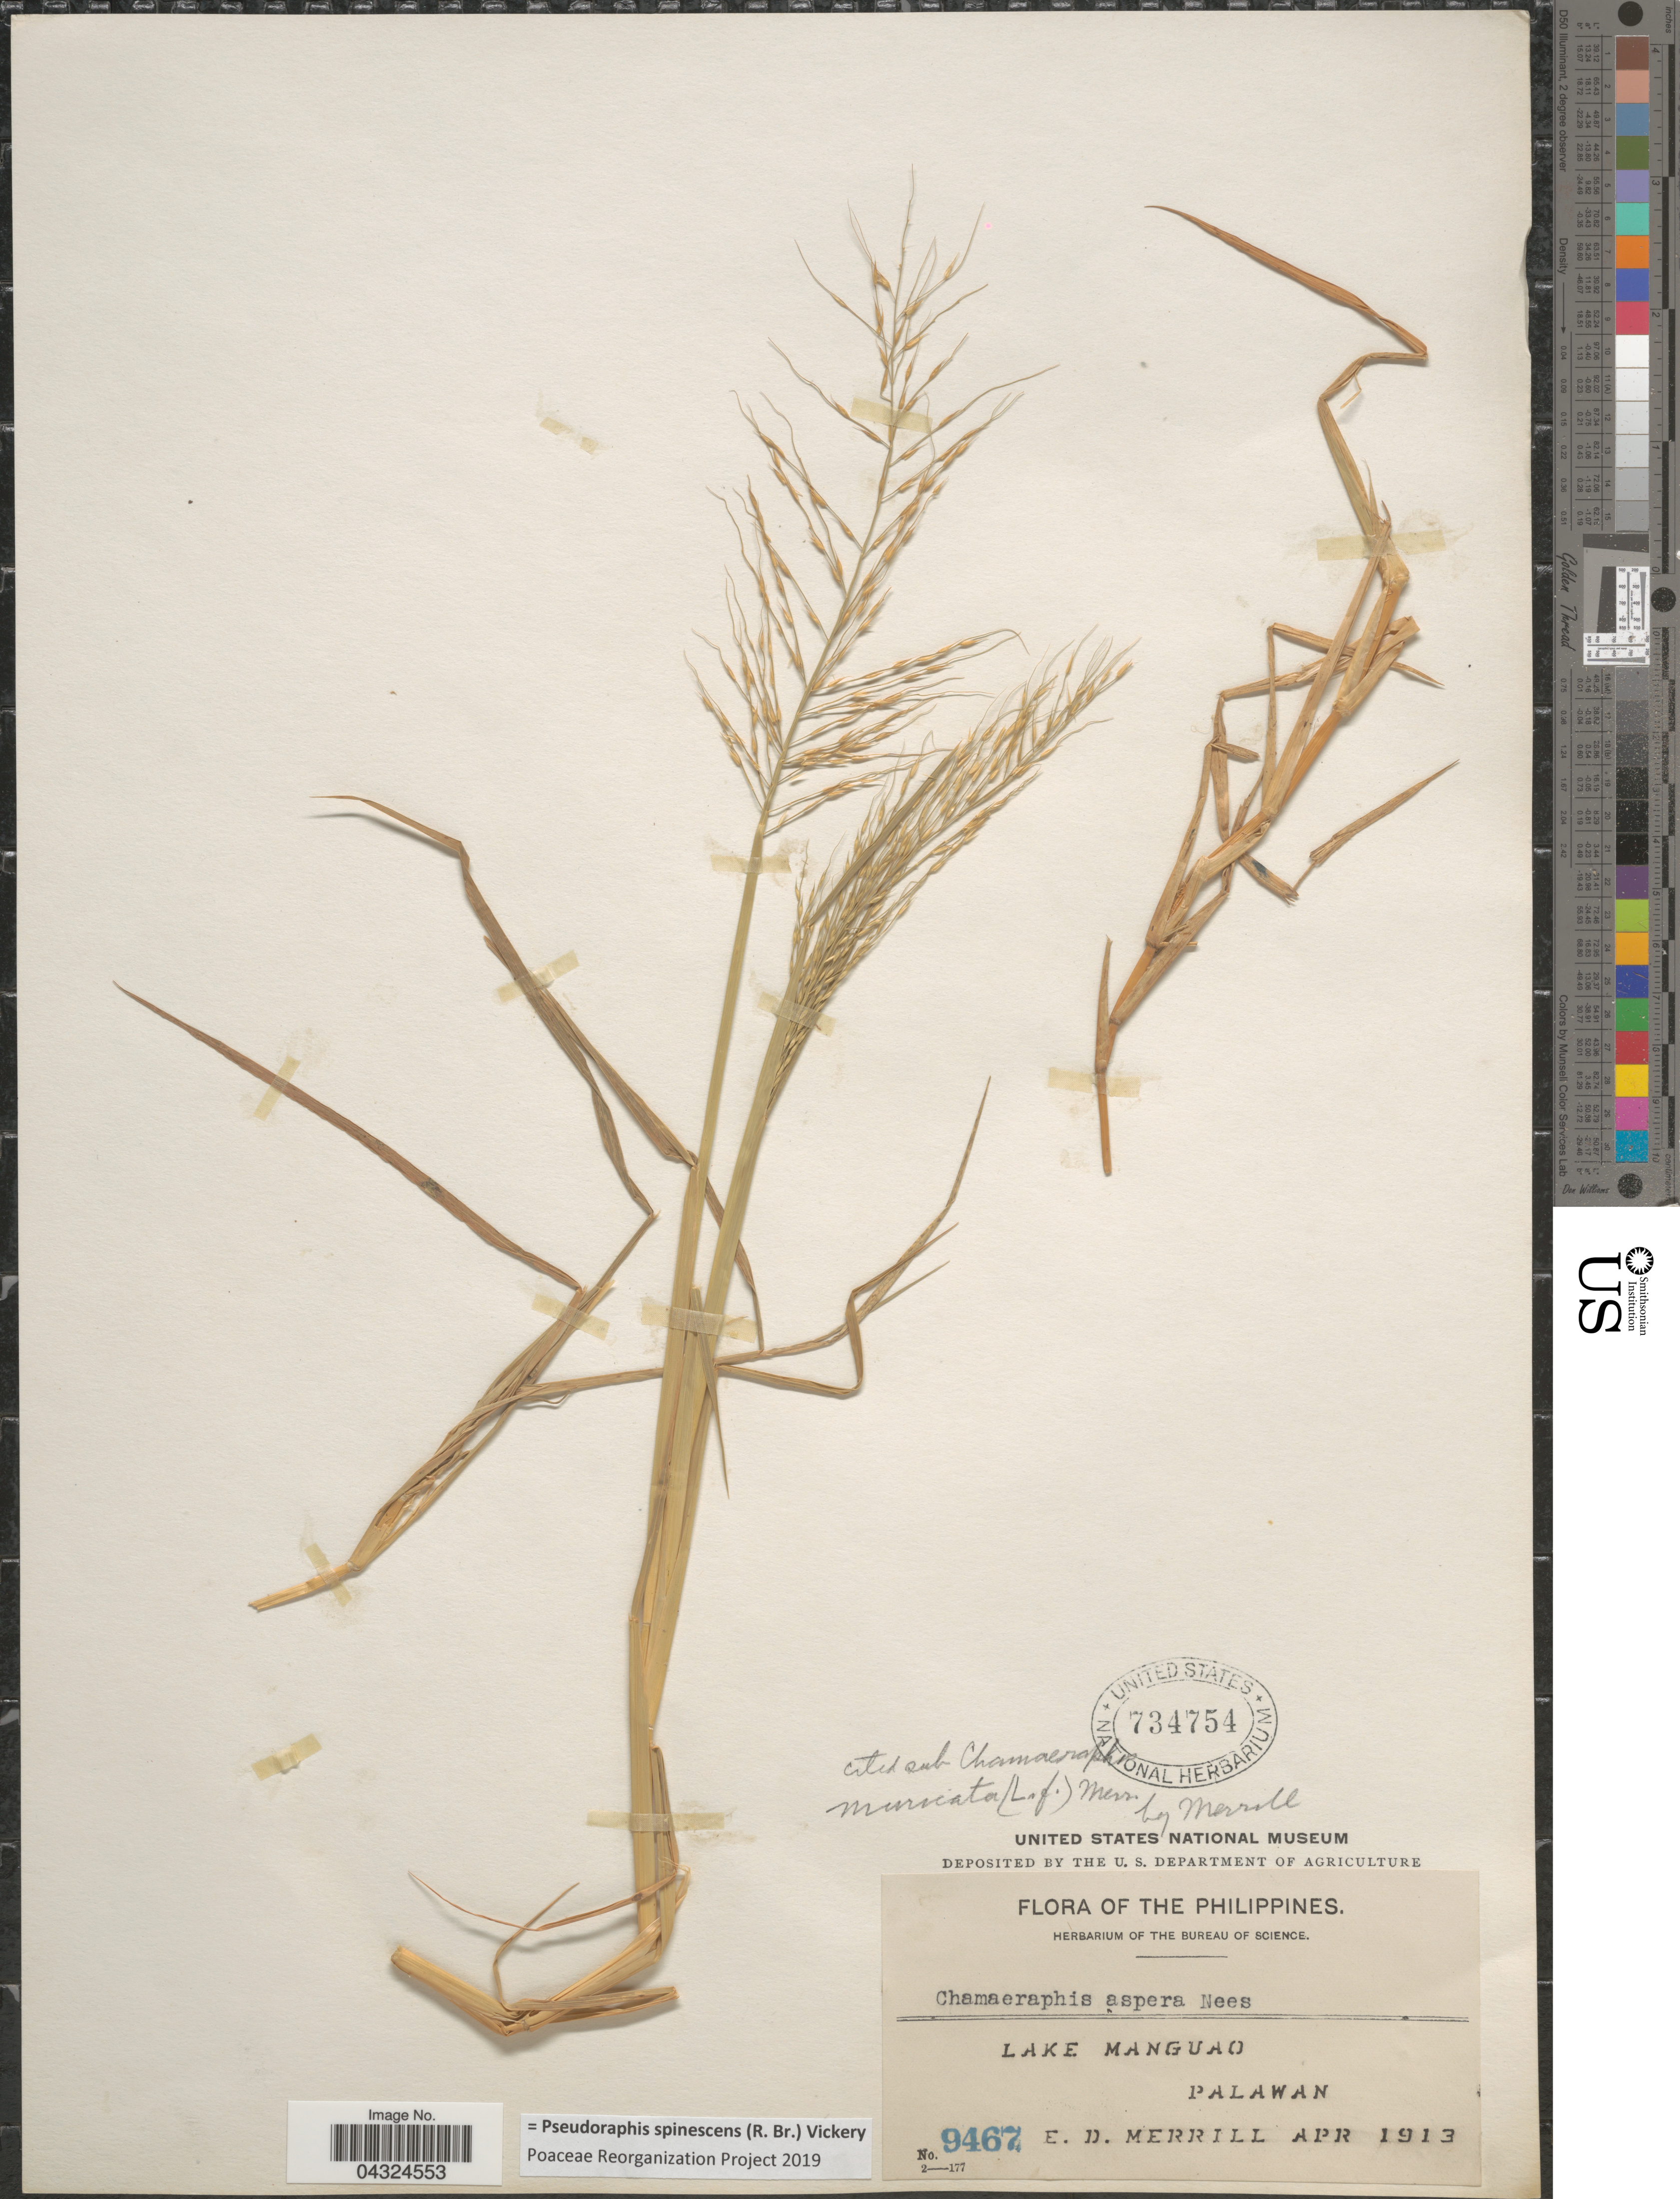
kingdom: Plantae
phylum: Tracheophyta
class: Liliopsida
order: Poales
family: Poaceae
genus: Pseudoraphis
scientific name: Pseudoraphis spinescens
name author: (R. Br.) Vickery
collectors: E. D. Merrill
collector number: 9467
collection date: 1913-04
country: Philippines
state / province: Mimaropa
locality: Lake Manguao. Palawan.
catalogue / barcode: US 734754